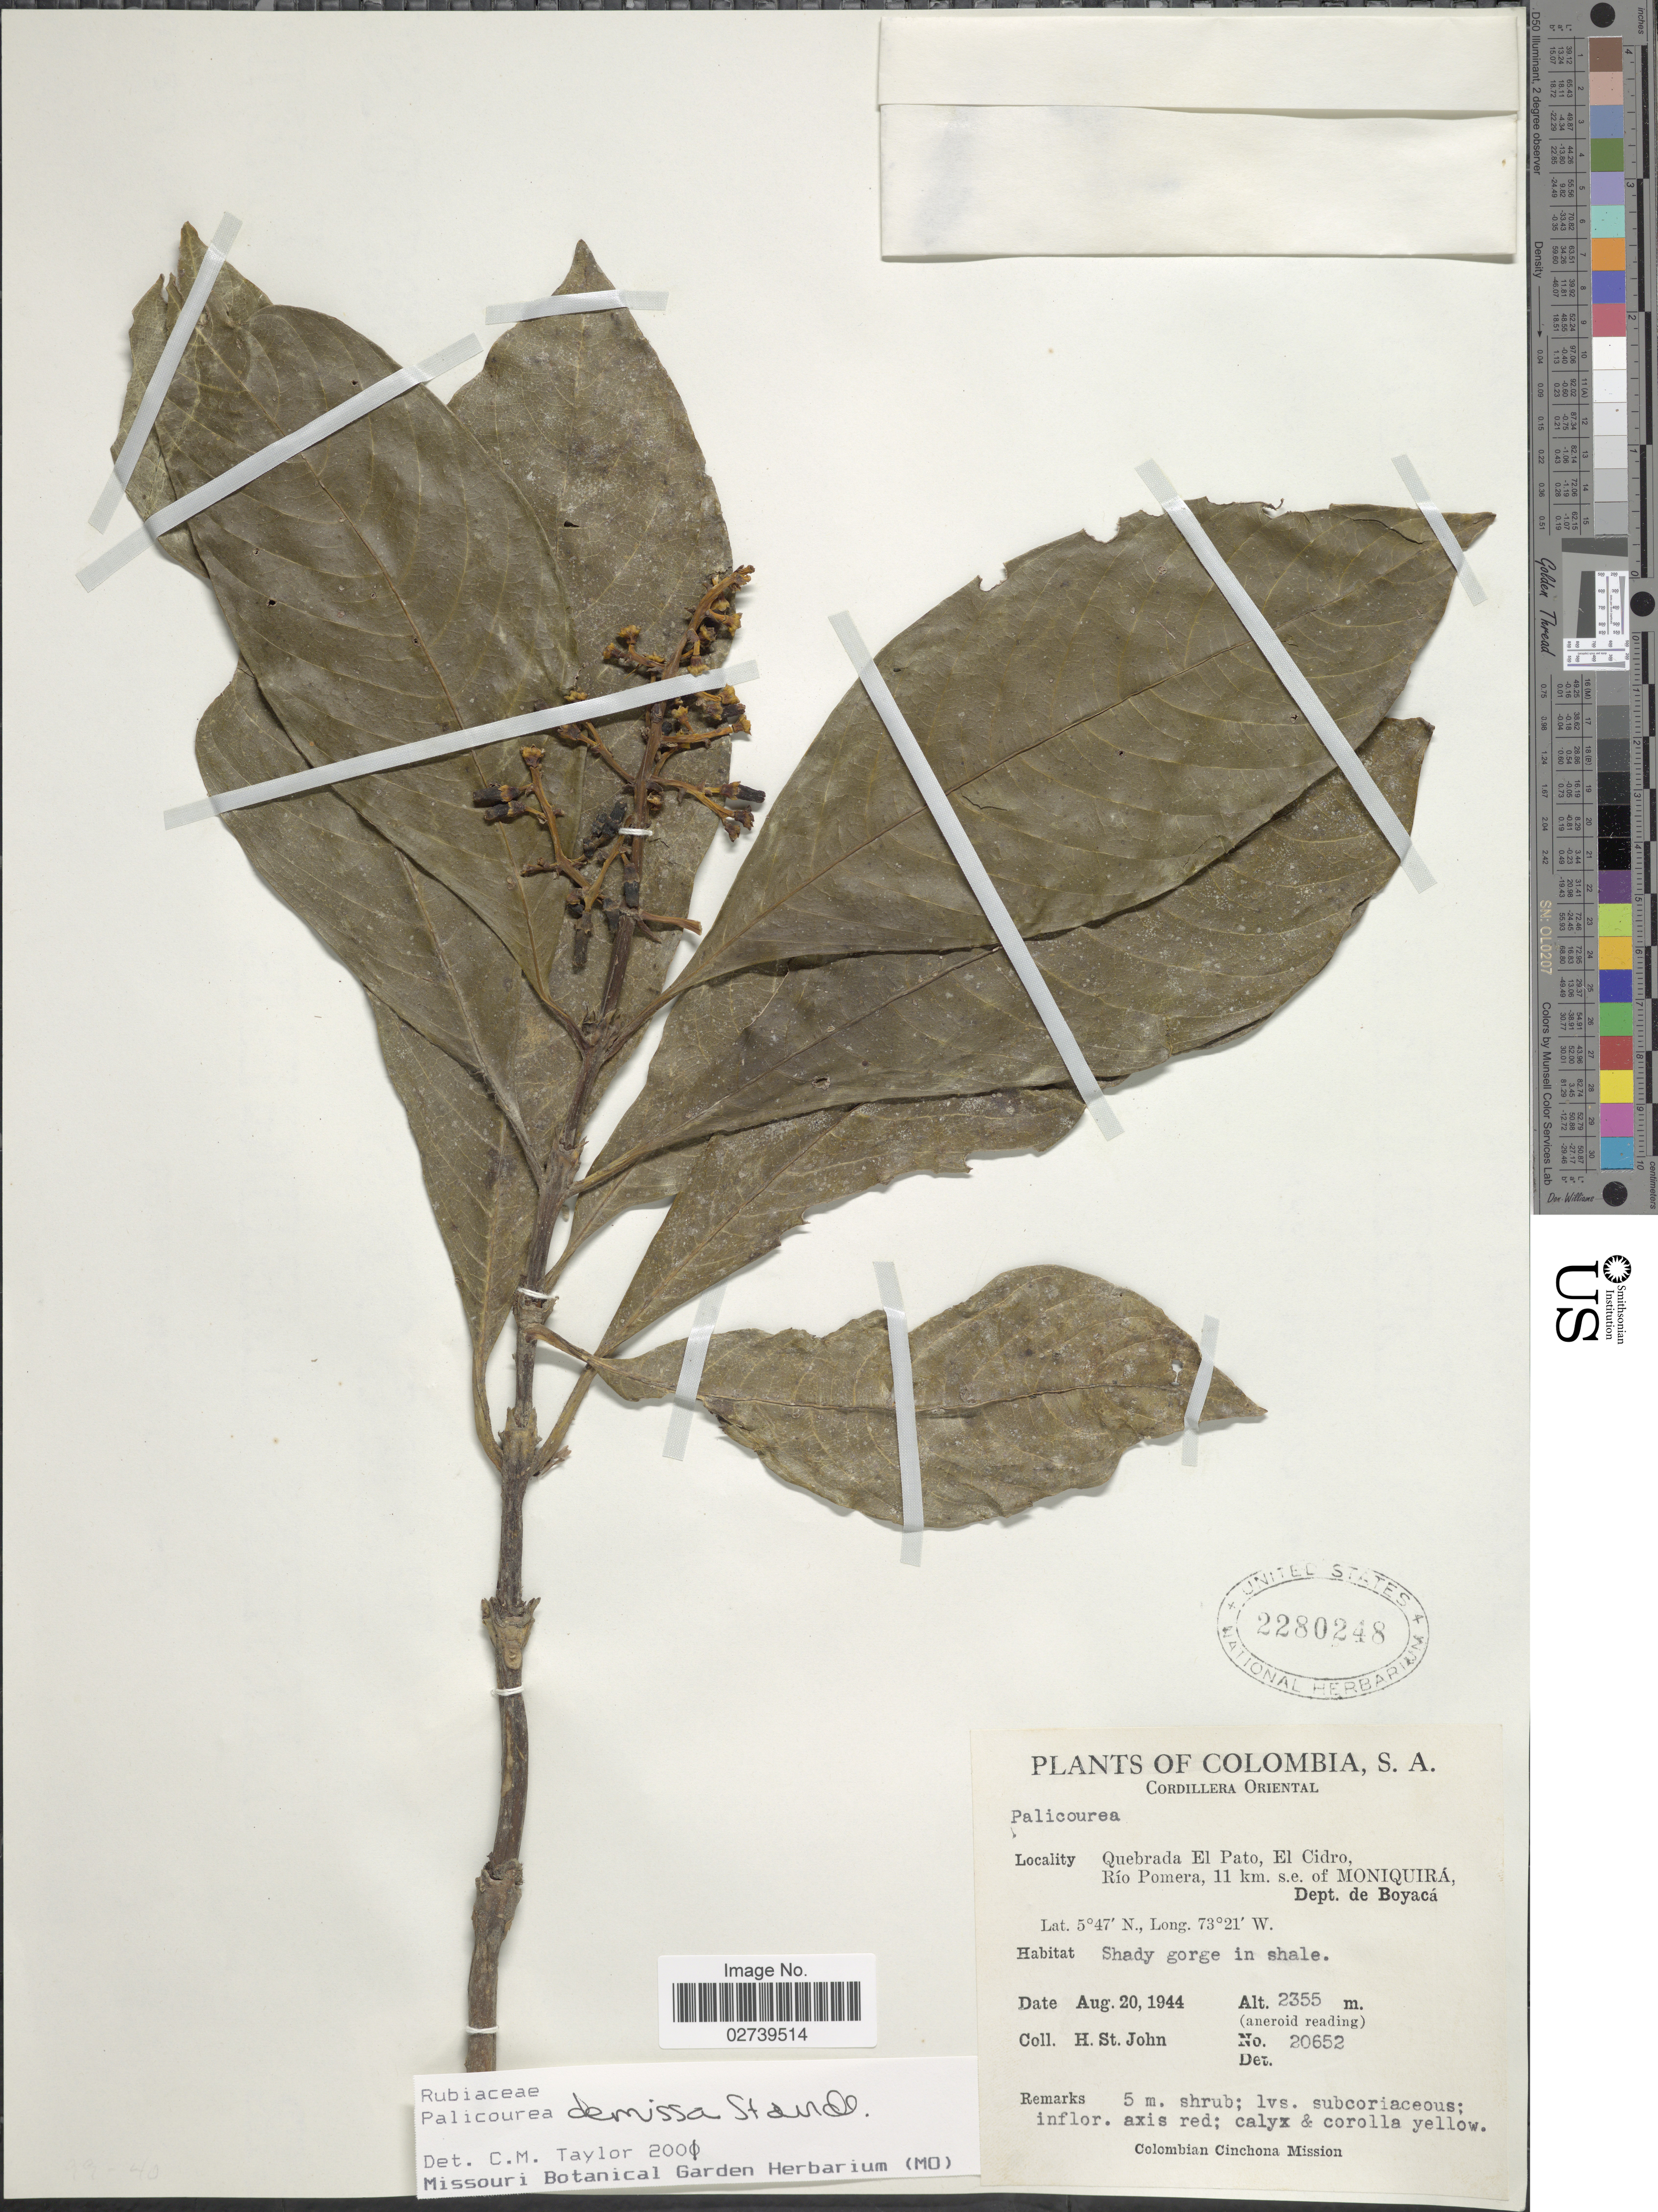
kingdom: Plantae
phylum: Tracheophyta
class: Magnoliopsida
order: Gentianales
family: Rubiaceae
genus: Palicourea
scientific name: Palicourea demissa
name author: Standl.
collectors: H. St. John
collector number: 20652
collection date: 1944-08-20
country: Colombia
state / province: Boyacá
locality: Cordillera Oriental, Quebrada El Plato, El Cidro, Rio Pomera, 11 km. s.e. of Moniquira.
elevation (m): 2355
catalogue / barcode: US 2280248